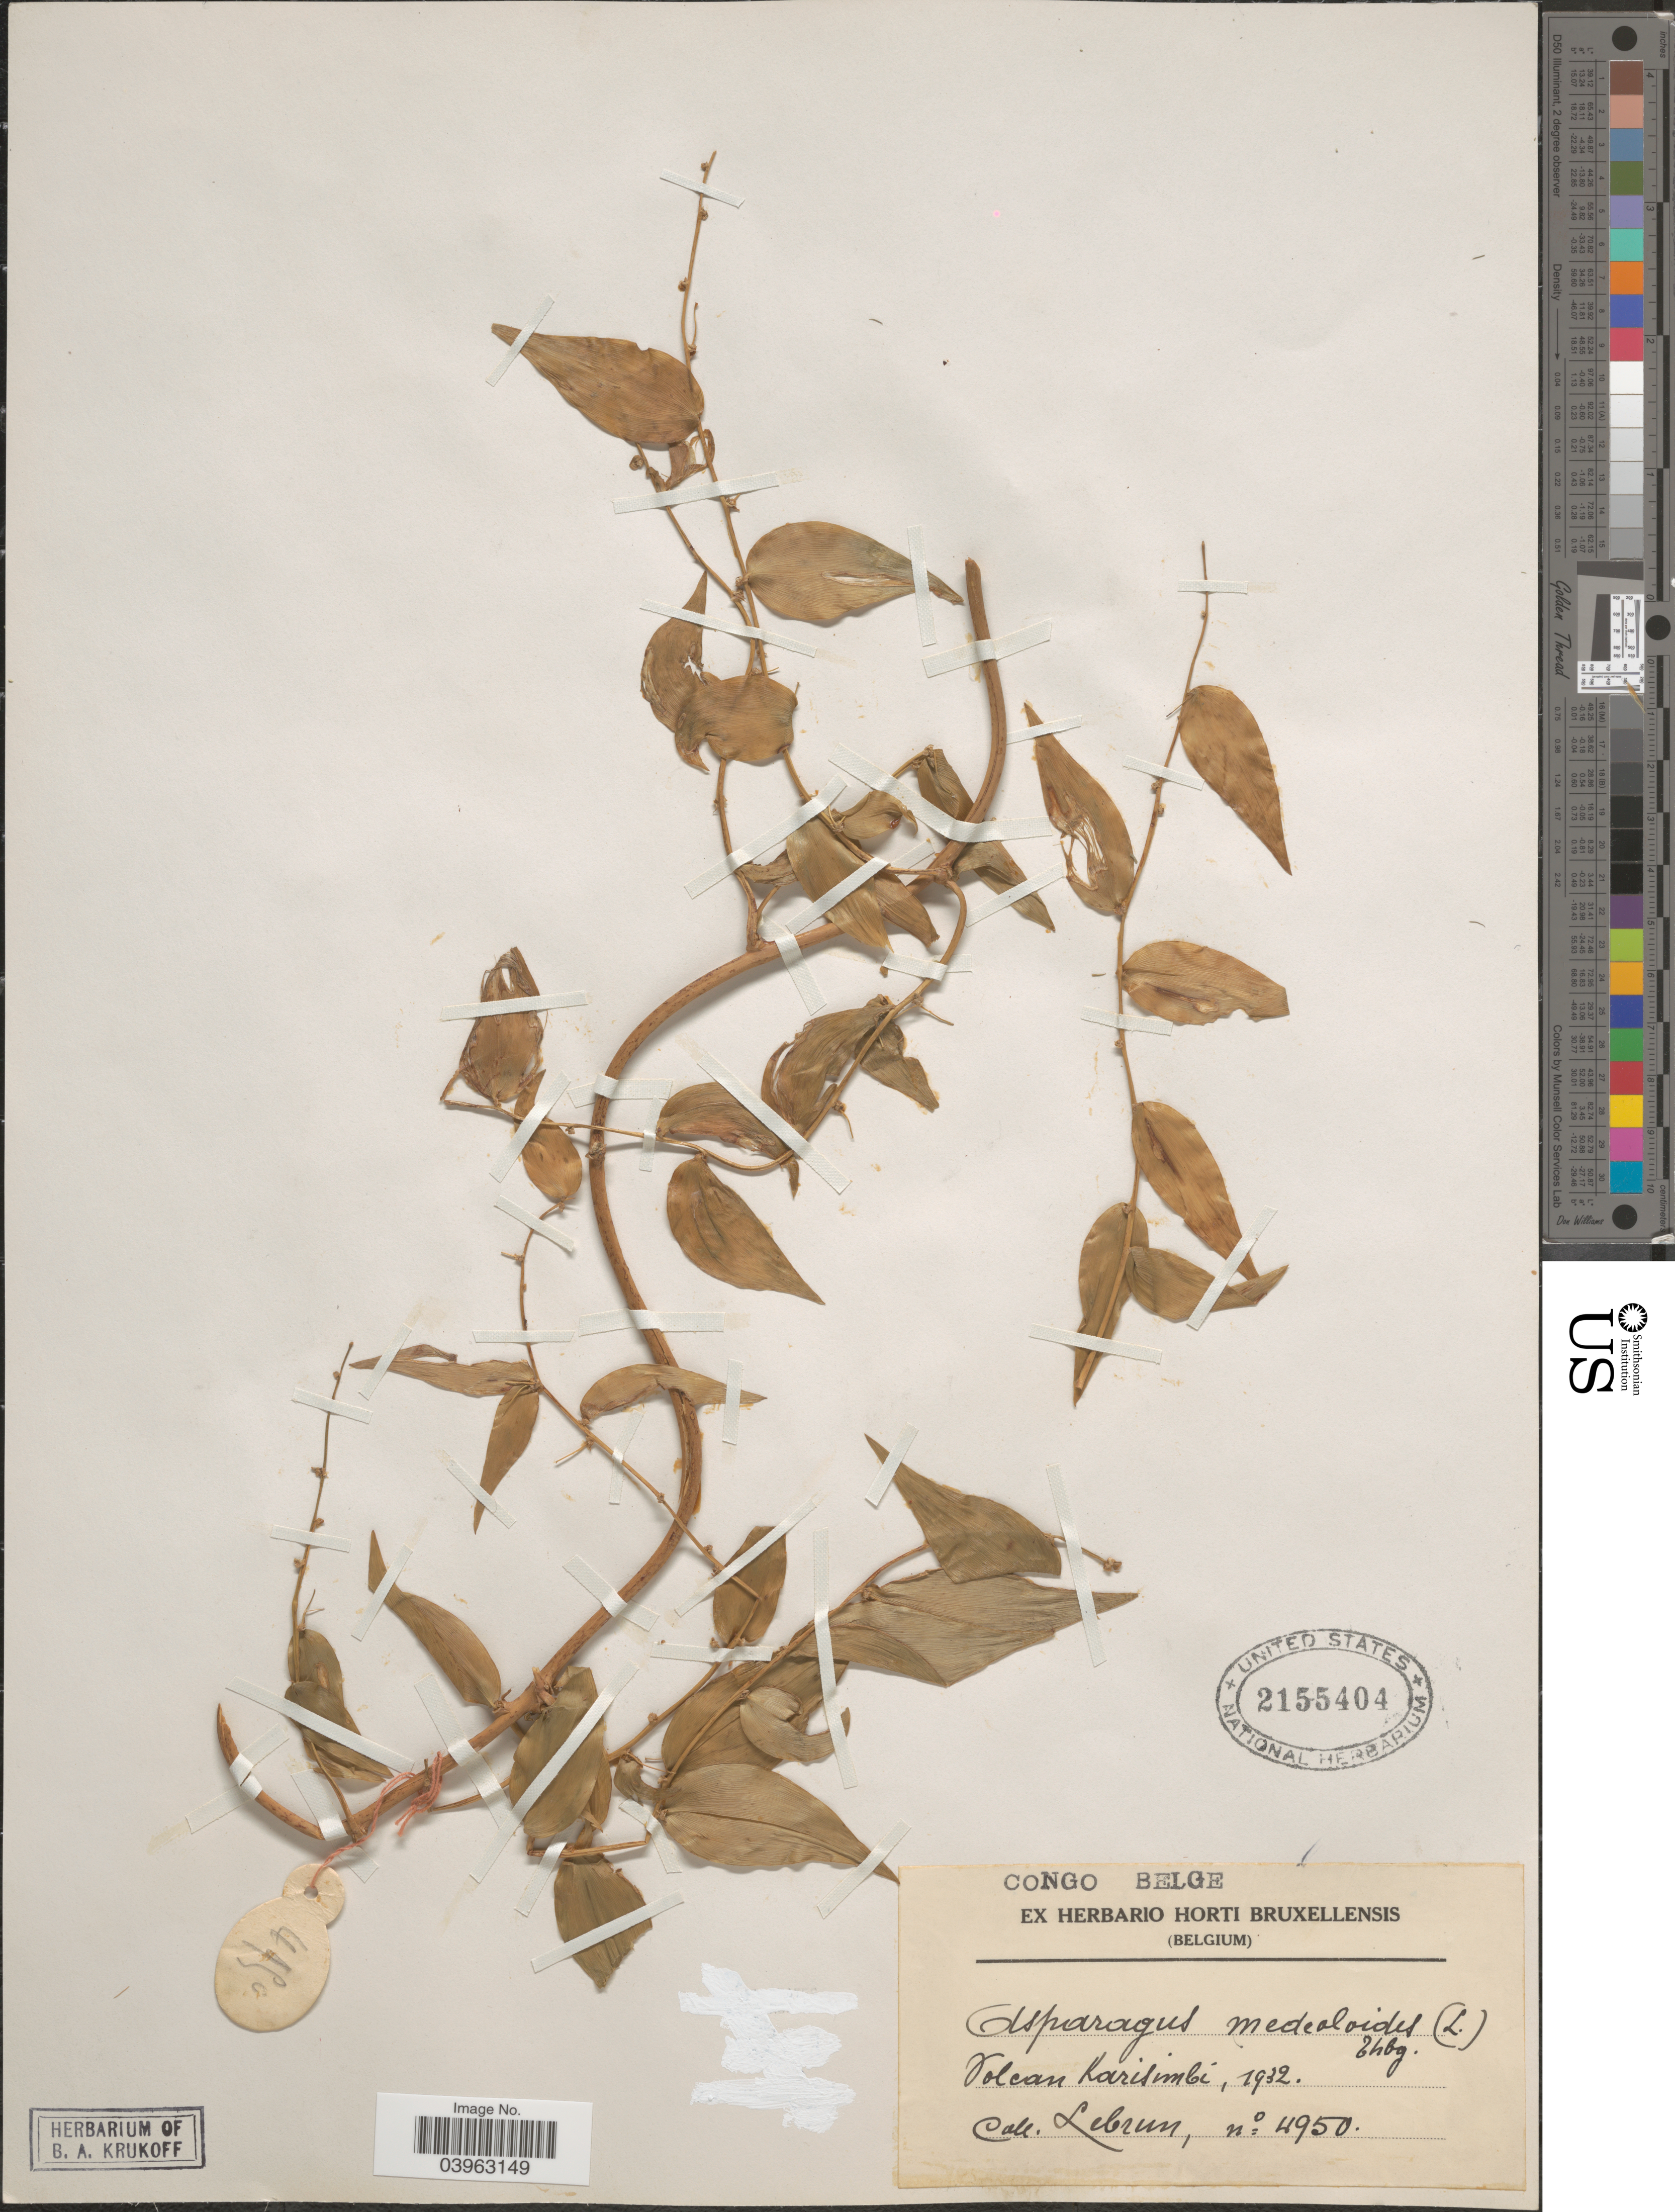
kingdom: Plantae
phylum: Tracheophyta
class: Liliopsida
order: Asparagales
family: Asparagaceae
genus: Asparagus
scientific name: Asparagus asparagoides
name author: (L.) Druce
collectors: J.A. Lebrun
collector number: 4950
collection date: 1932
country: Congo, Democratic Republic of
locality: Congo Belge. Volcan Karisimbí.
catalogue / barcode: US 2155404